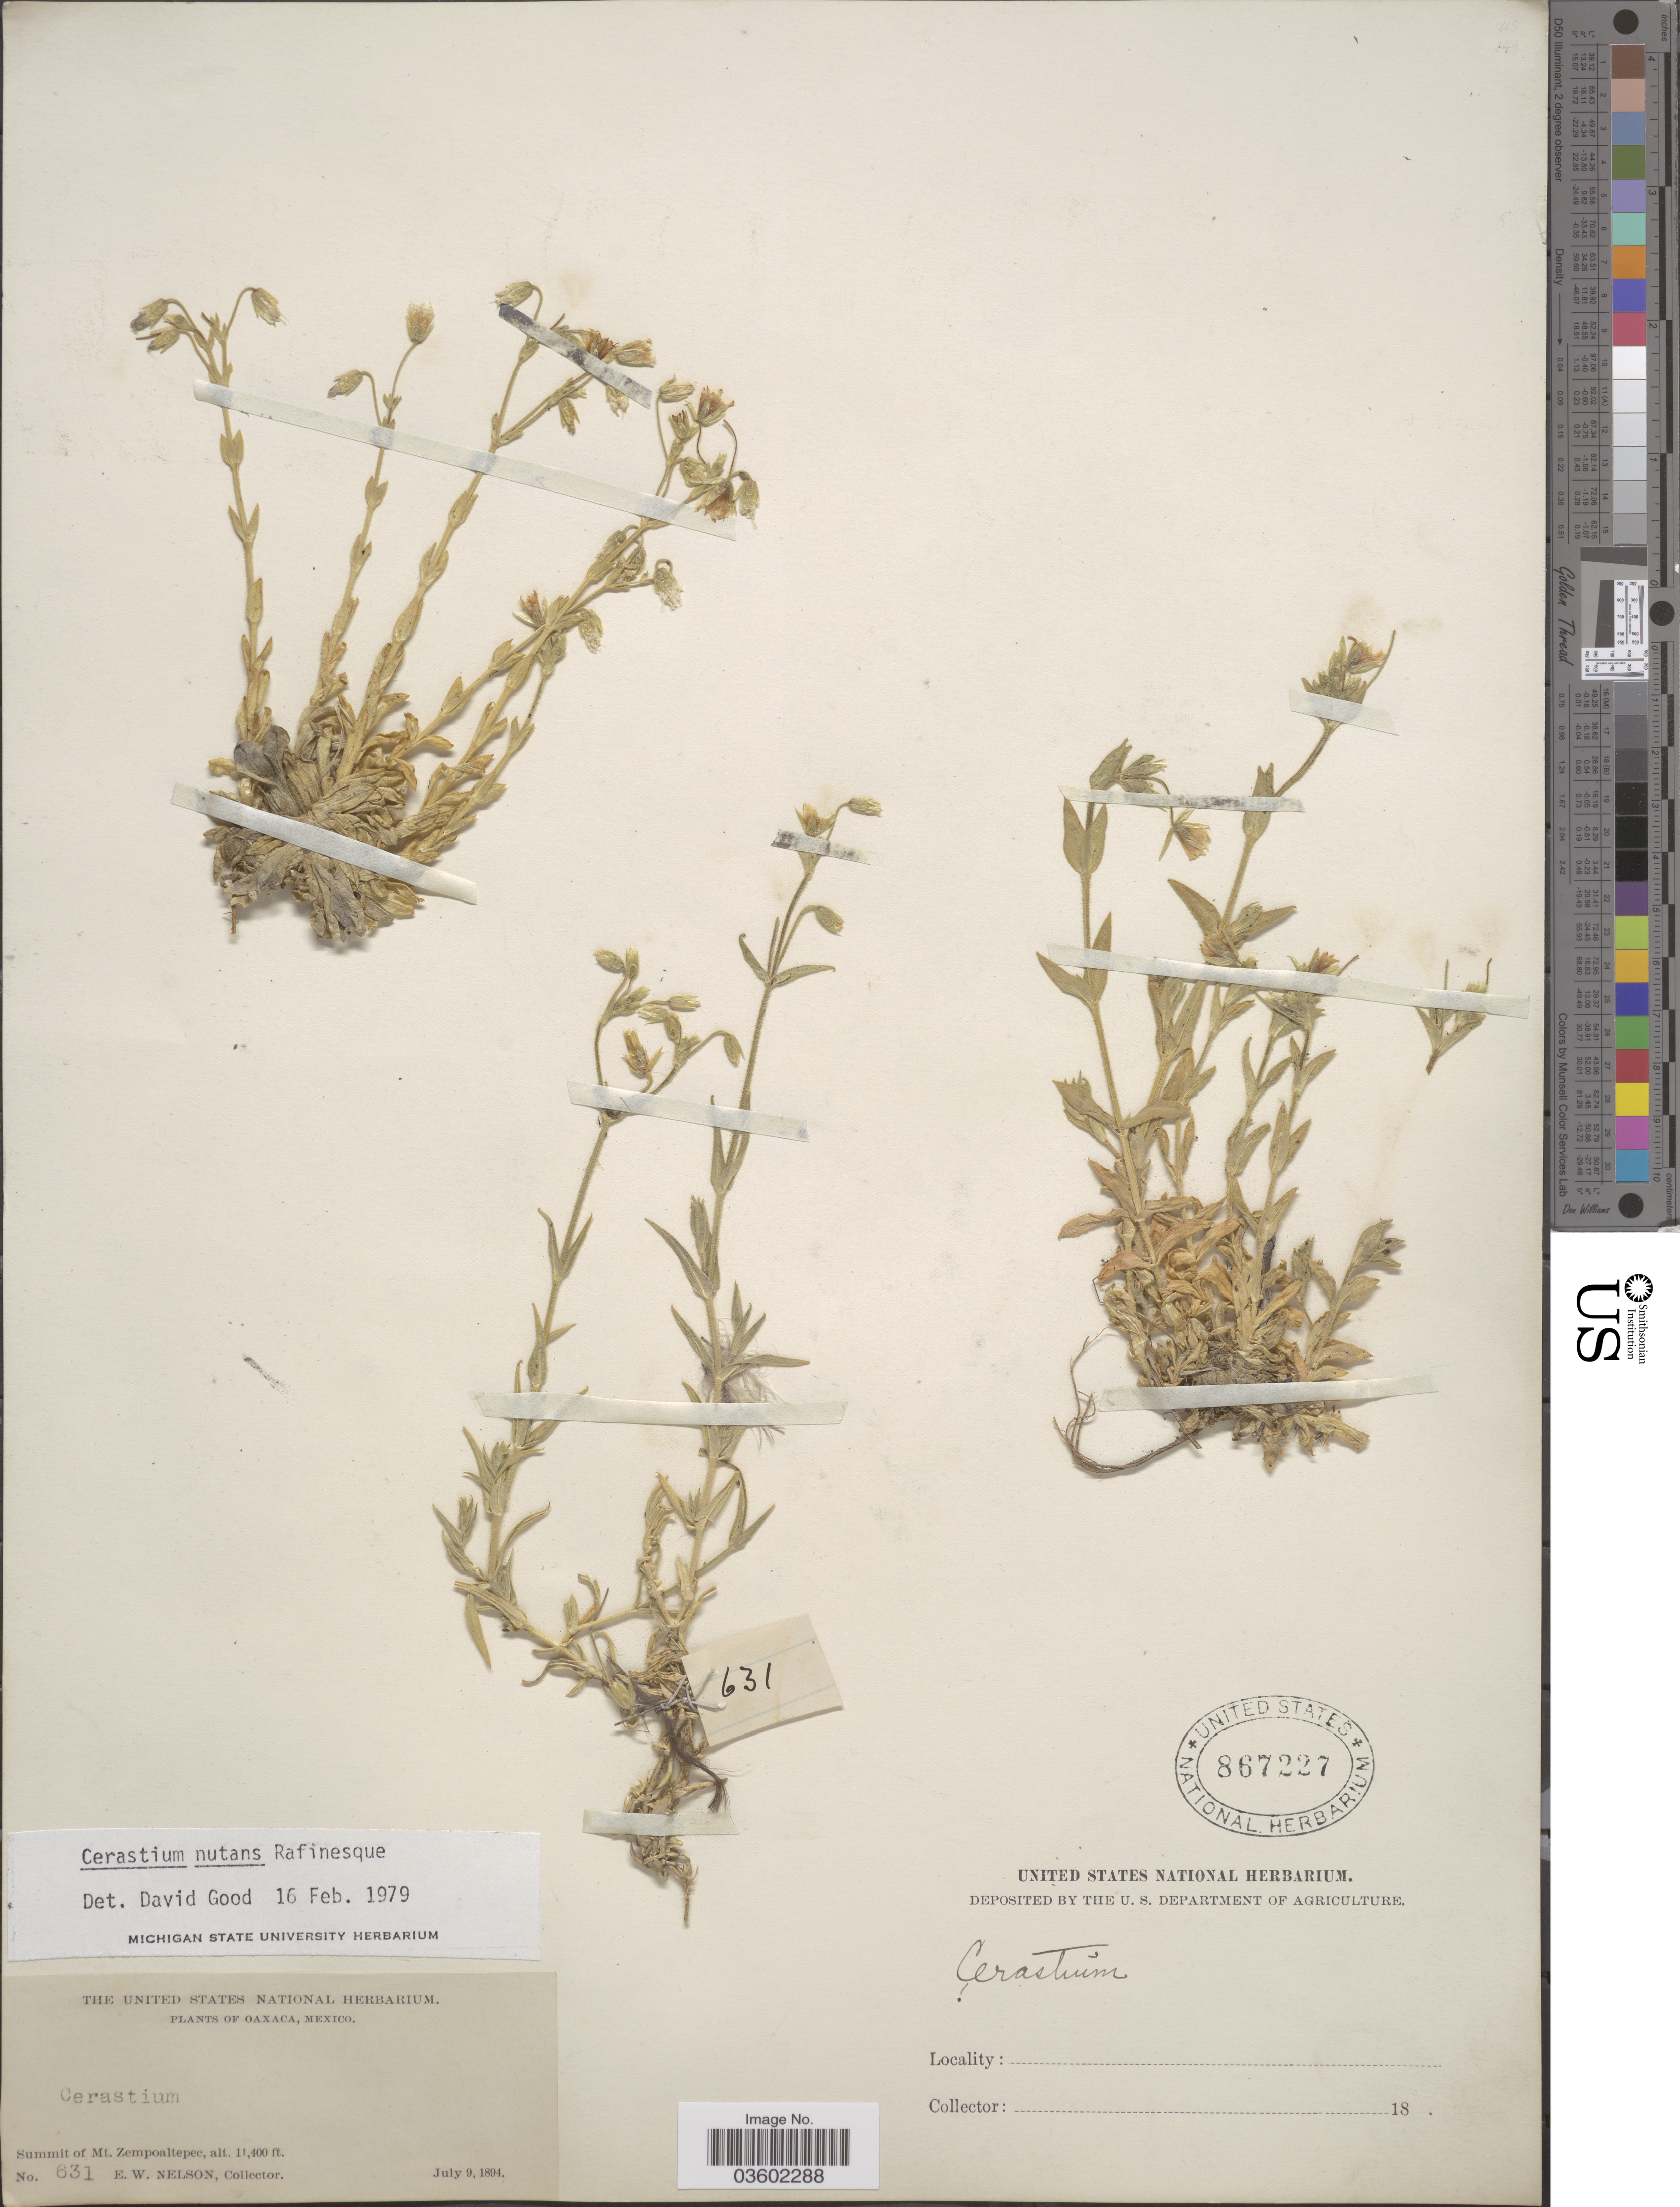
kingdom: Plantae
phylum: Tracheophyta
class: Magnoliopsida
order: Caryophyllales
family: Caryophyllaceae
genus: Cerastium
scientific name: Cerastium nutans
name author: Raf.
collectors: E. W. Nelson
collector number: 631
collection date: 1894-07-09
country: Mexico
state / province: Oaxaca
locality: Summit of Mt. Zempoaltepec.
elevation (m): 3475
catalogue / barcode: US 867227